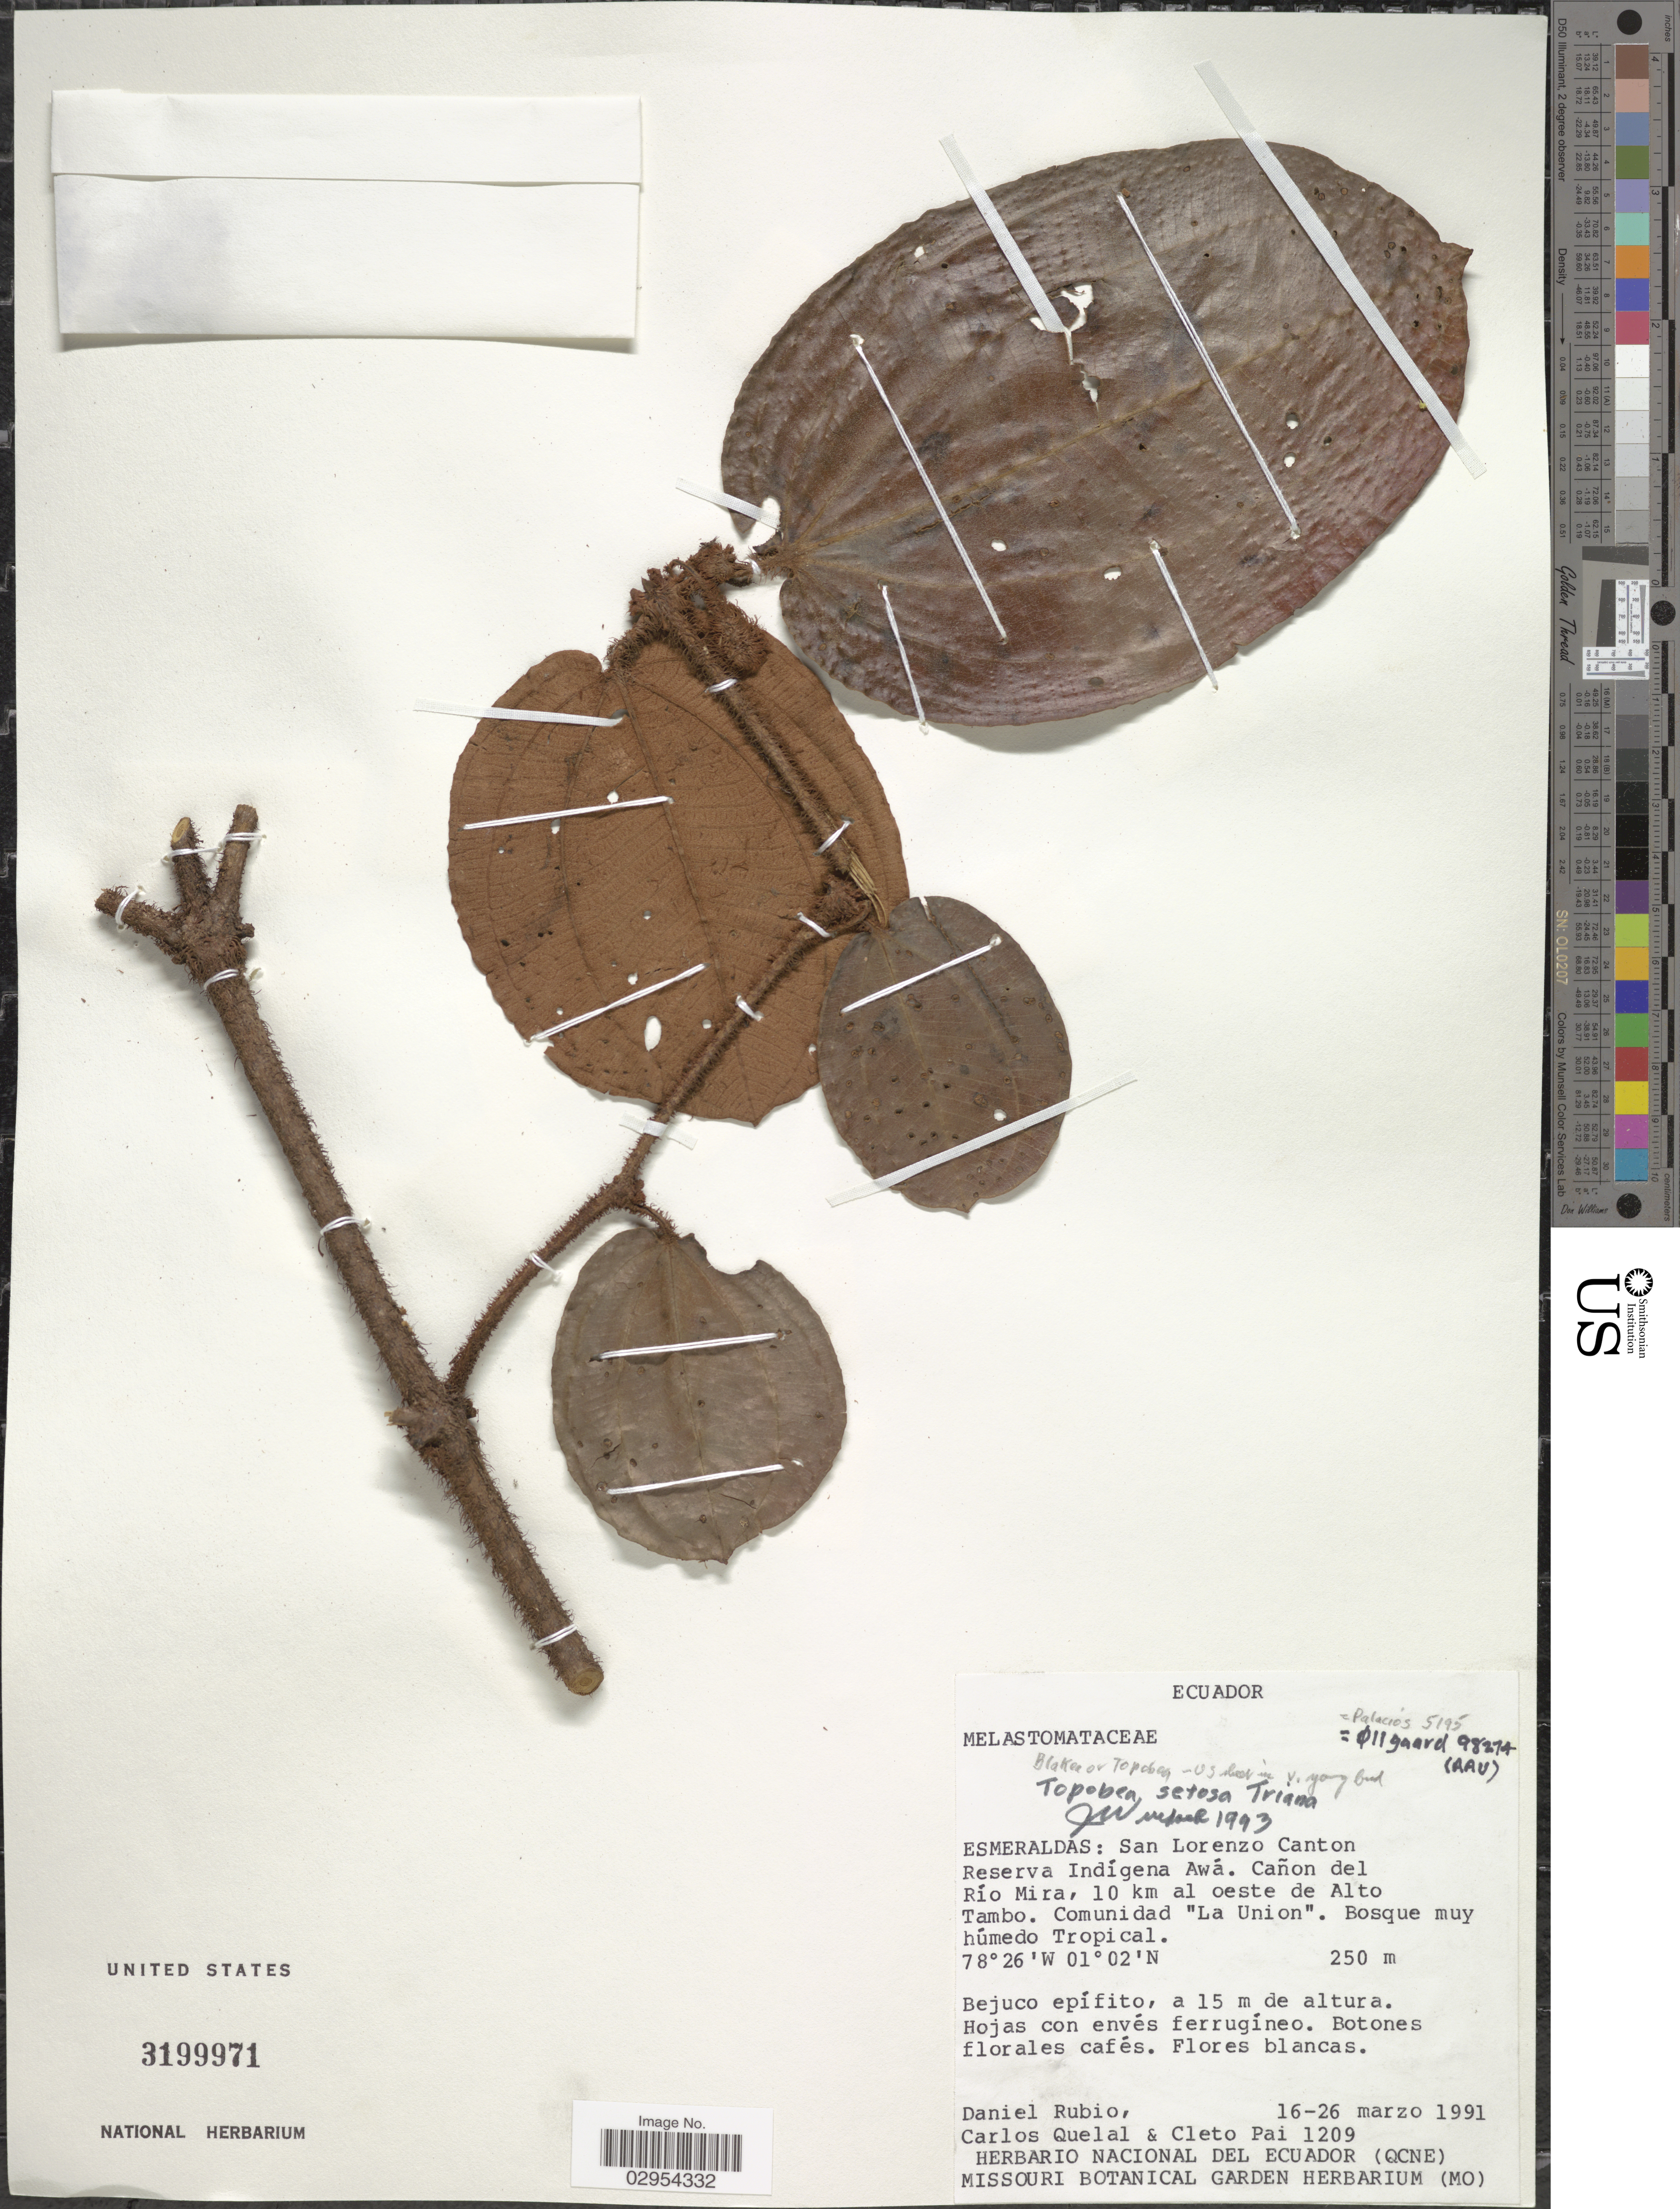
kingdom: Plantae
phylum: Tracheophyta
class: Magnoliopsida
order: Myrtales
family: Melastomataceae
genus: Topobea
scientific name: Topobea setosa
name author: Triana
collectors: D. Rubio, C. Quelal & C. Pai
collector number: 1209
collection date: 1991-03-16/1991-03-26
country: Ecuador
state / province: Esmeraldas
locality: San Lorenzo Canton, Reserva Indígena Awá. Cañon del Rio Mira, 10 km al oeste de Alto Tambo. Comunidad "La Union".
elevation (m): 250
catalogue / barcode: US 3199971